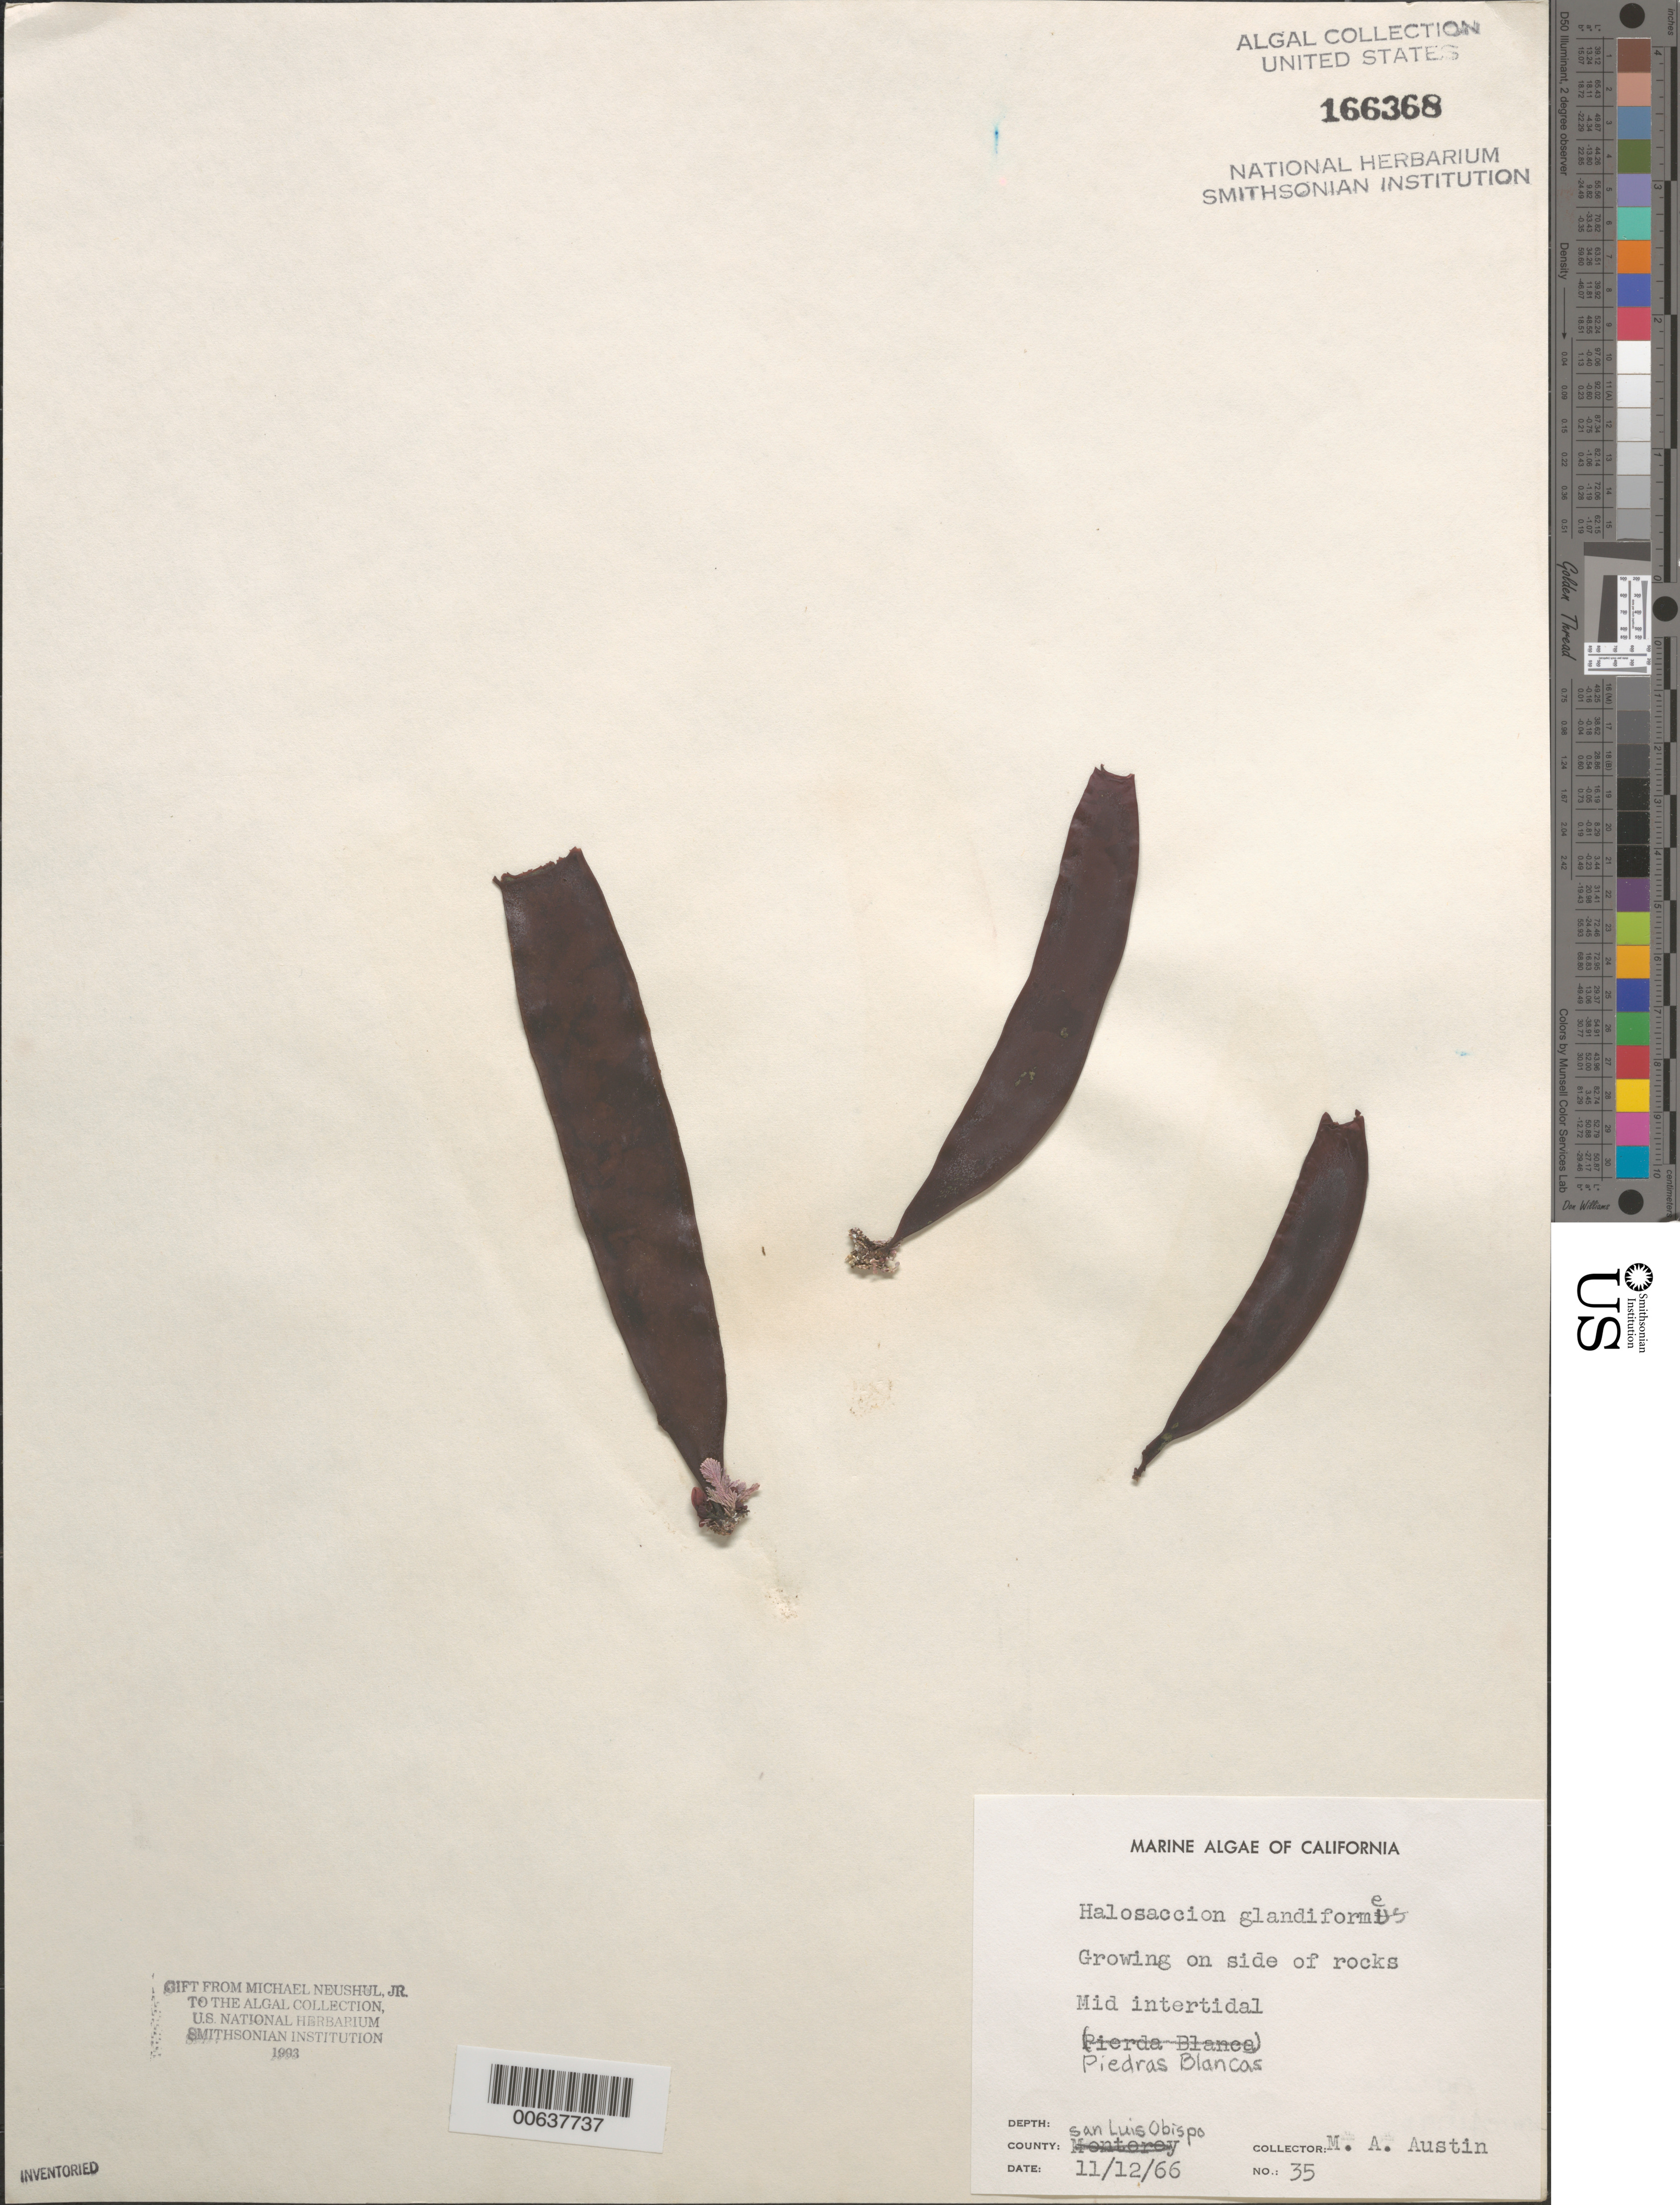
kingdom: Plantae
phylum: Rhodophyta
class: Florideophyceae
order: Palmariales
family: Palmariaceae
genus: Halosaccion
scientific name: Halosaccion glandiforme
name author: (S.G. Gmel.) Rupr.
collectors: M. Austin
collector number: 35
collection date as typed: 12 Nov 1966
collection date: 1966-11-12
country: United States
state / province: California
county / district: San Luis Obispo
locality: Piedras Blancas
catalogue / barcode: US 166368